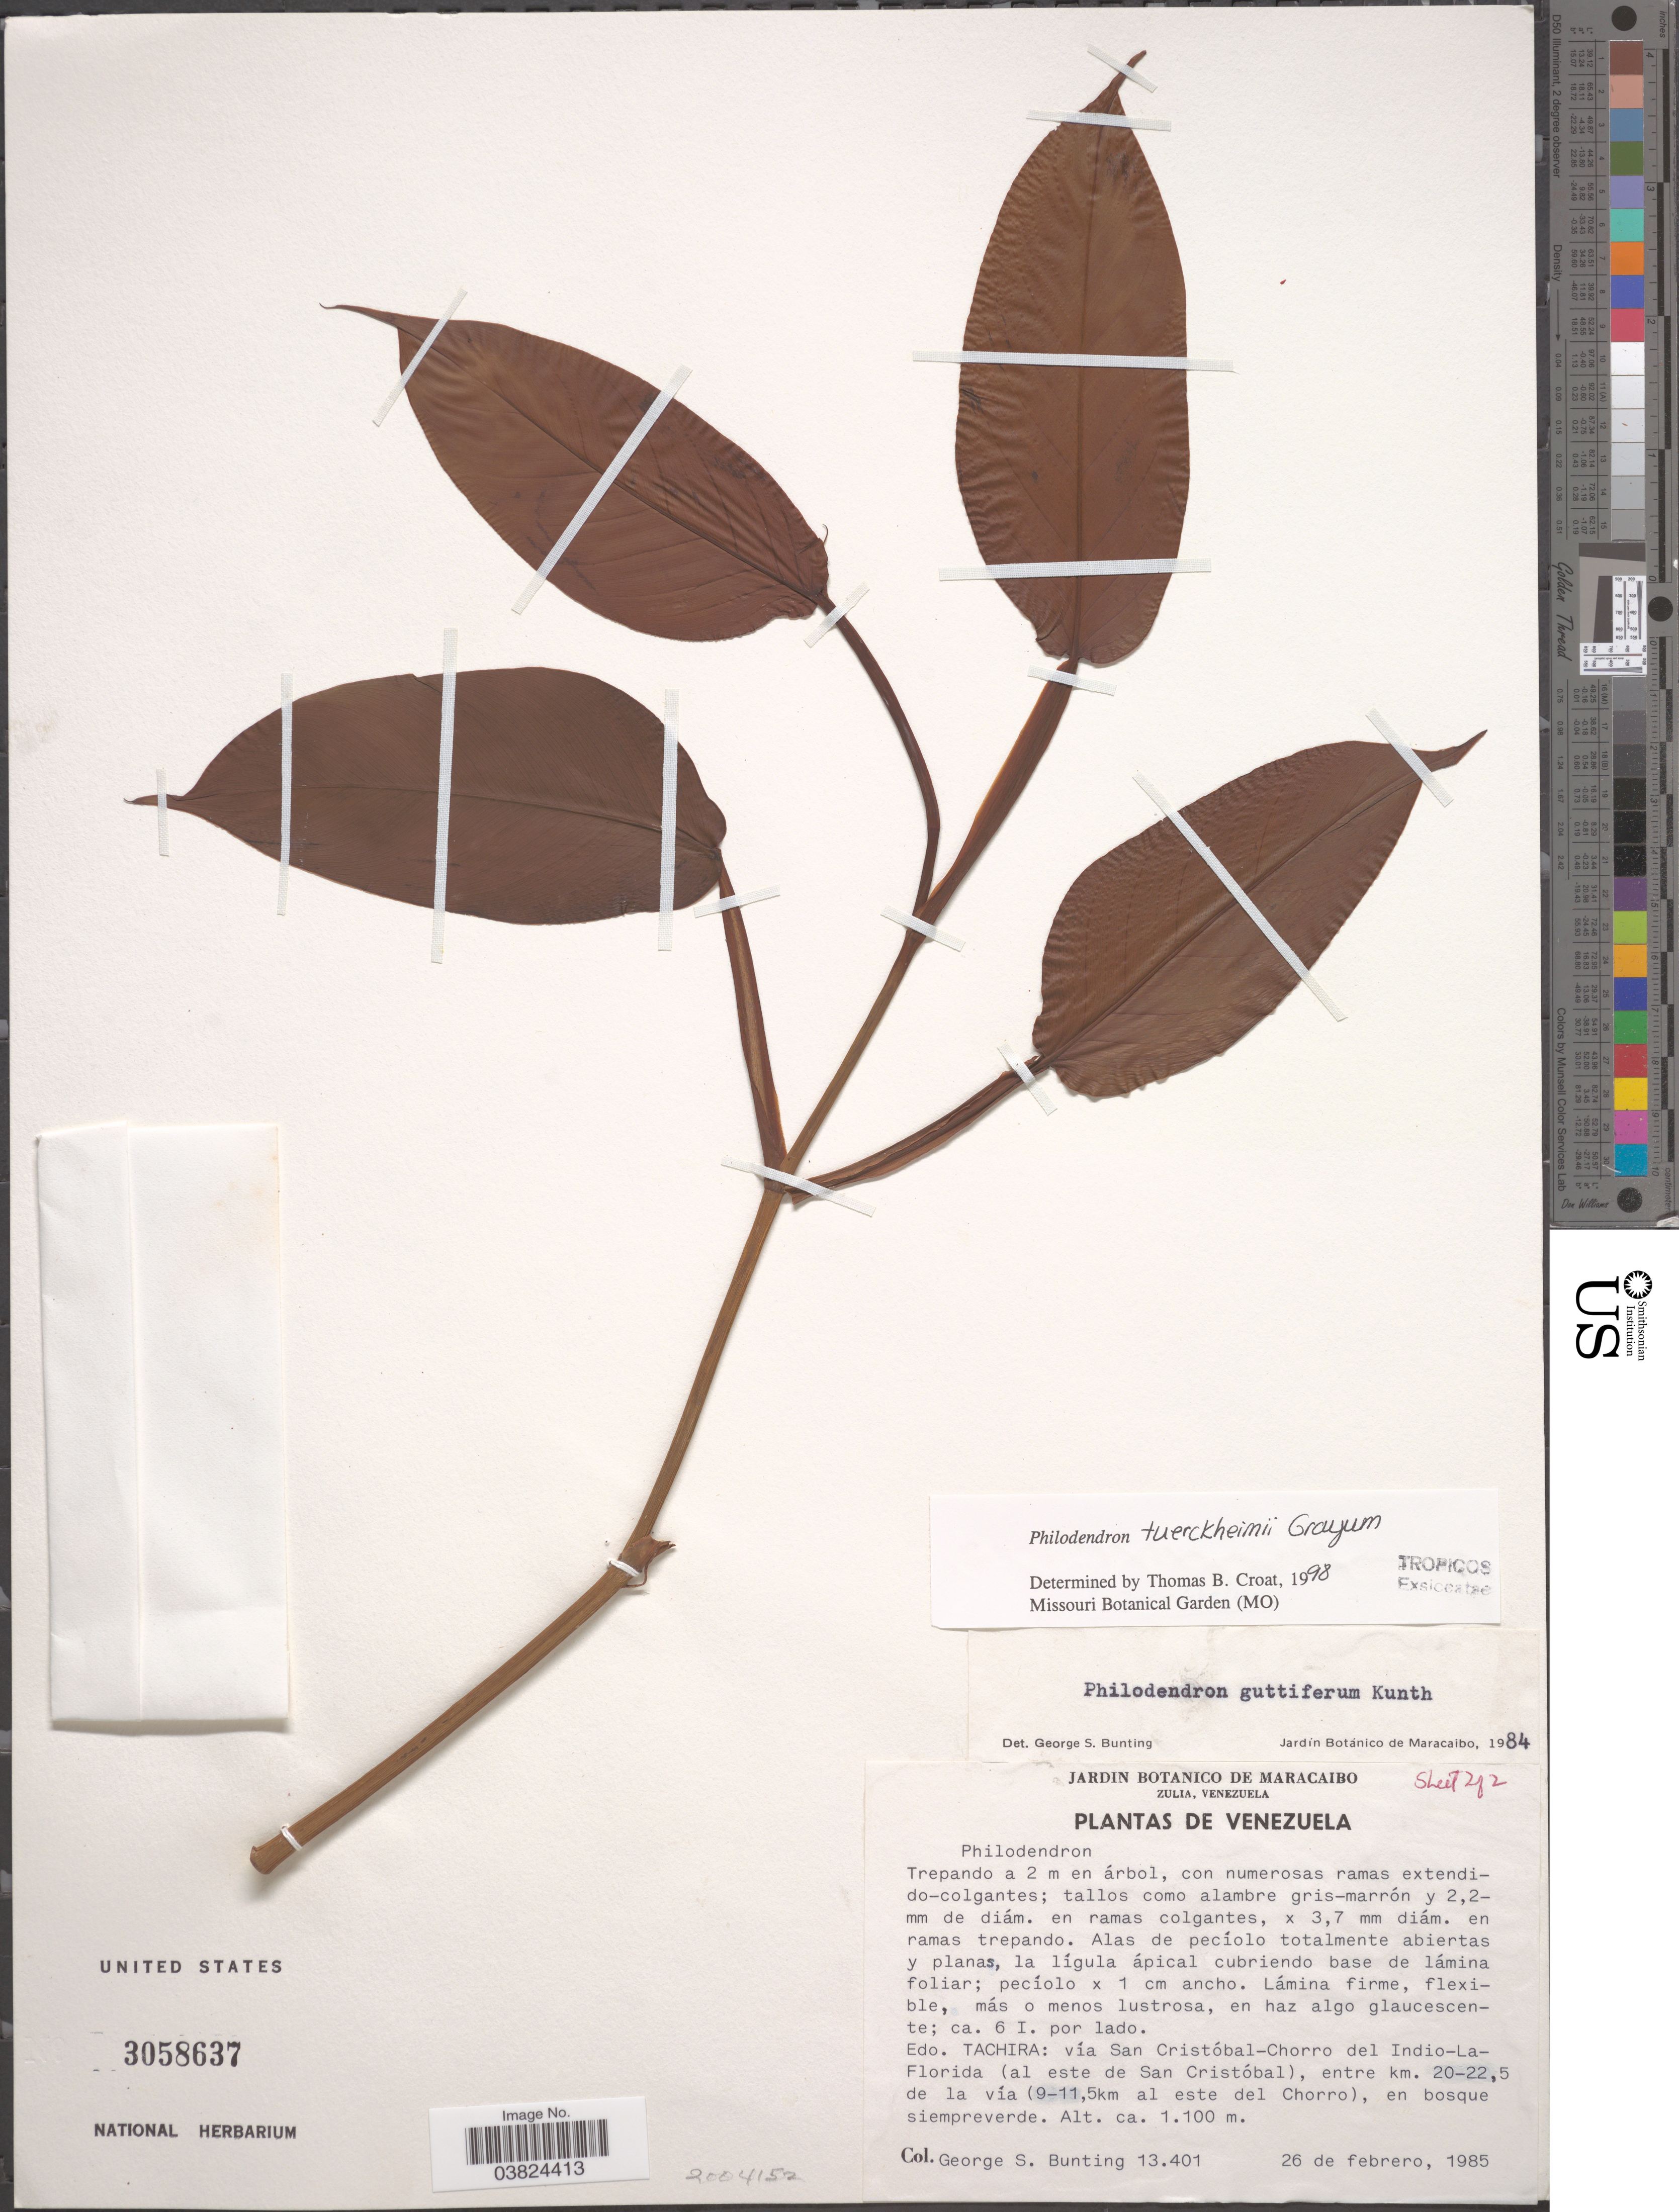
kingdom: Plantae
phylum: Tracheophyta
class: Liliopsida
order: Alismatales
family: Araceae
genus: Philodendron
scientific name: Philodendron tuerckheimii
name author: Grayam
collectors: G. S. Bunting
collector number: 13401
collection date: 1985-02-26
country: Venezuela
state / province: Tachira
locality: Vía San Cristóbal-Chorro del Indio-La-Florida (al este de San Cristóbal), entre km. 20-22,5 de la vía (9-11,5 km al este del Chorro).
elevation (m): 1100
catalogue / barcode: US 3058637